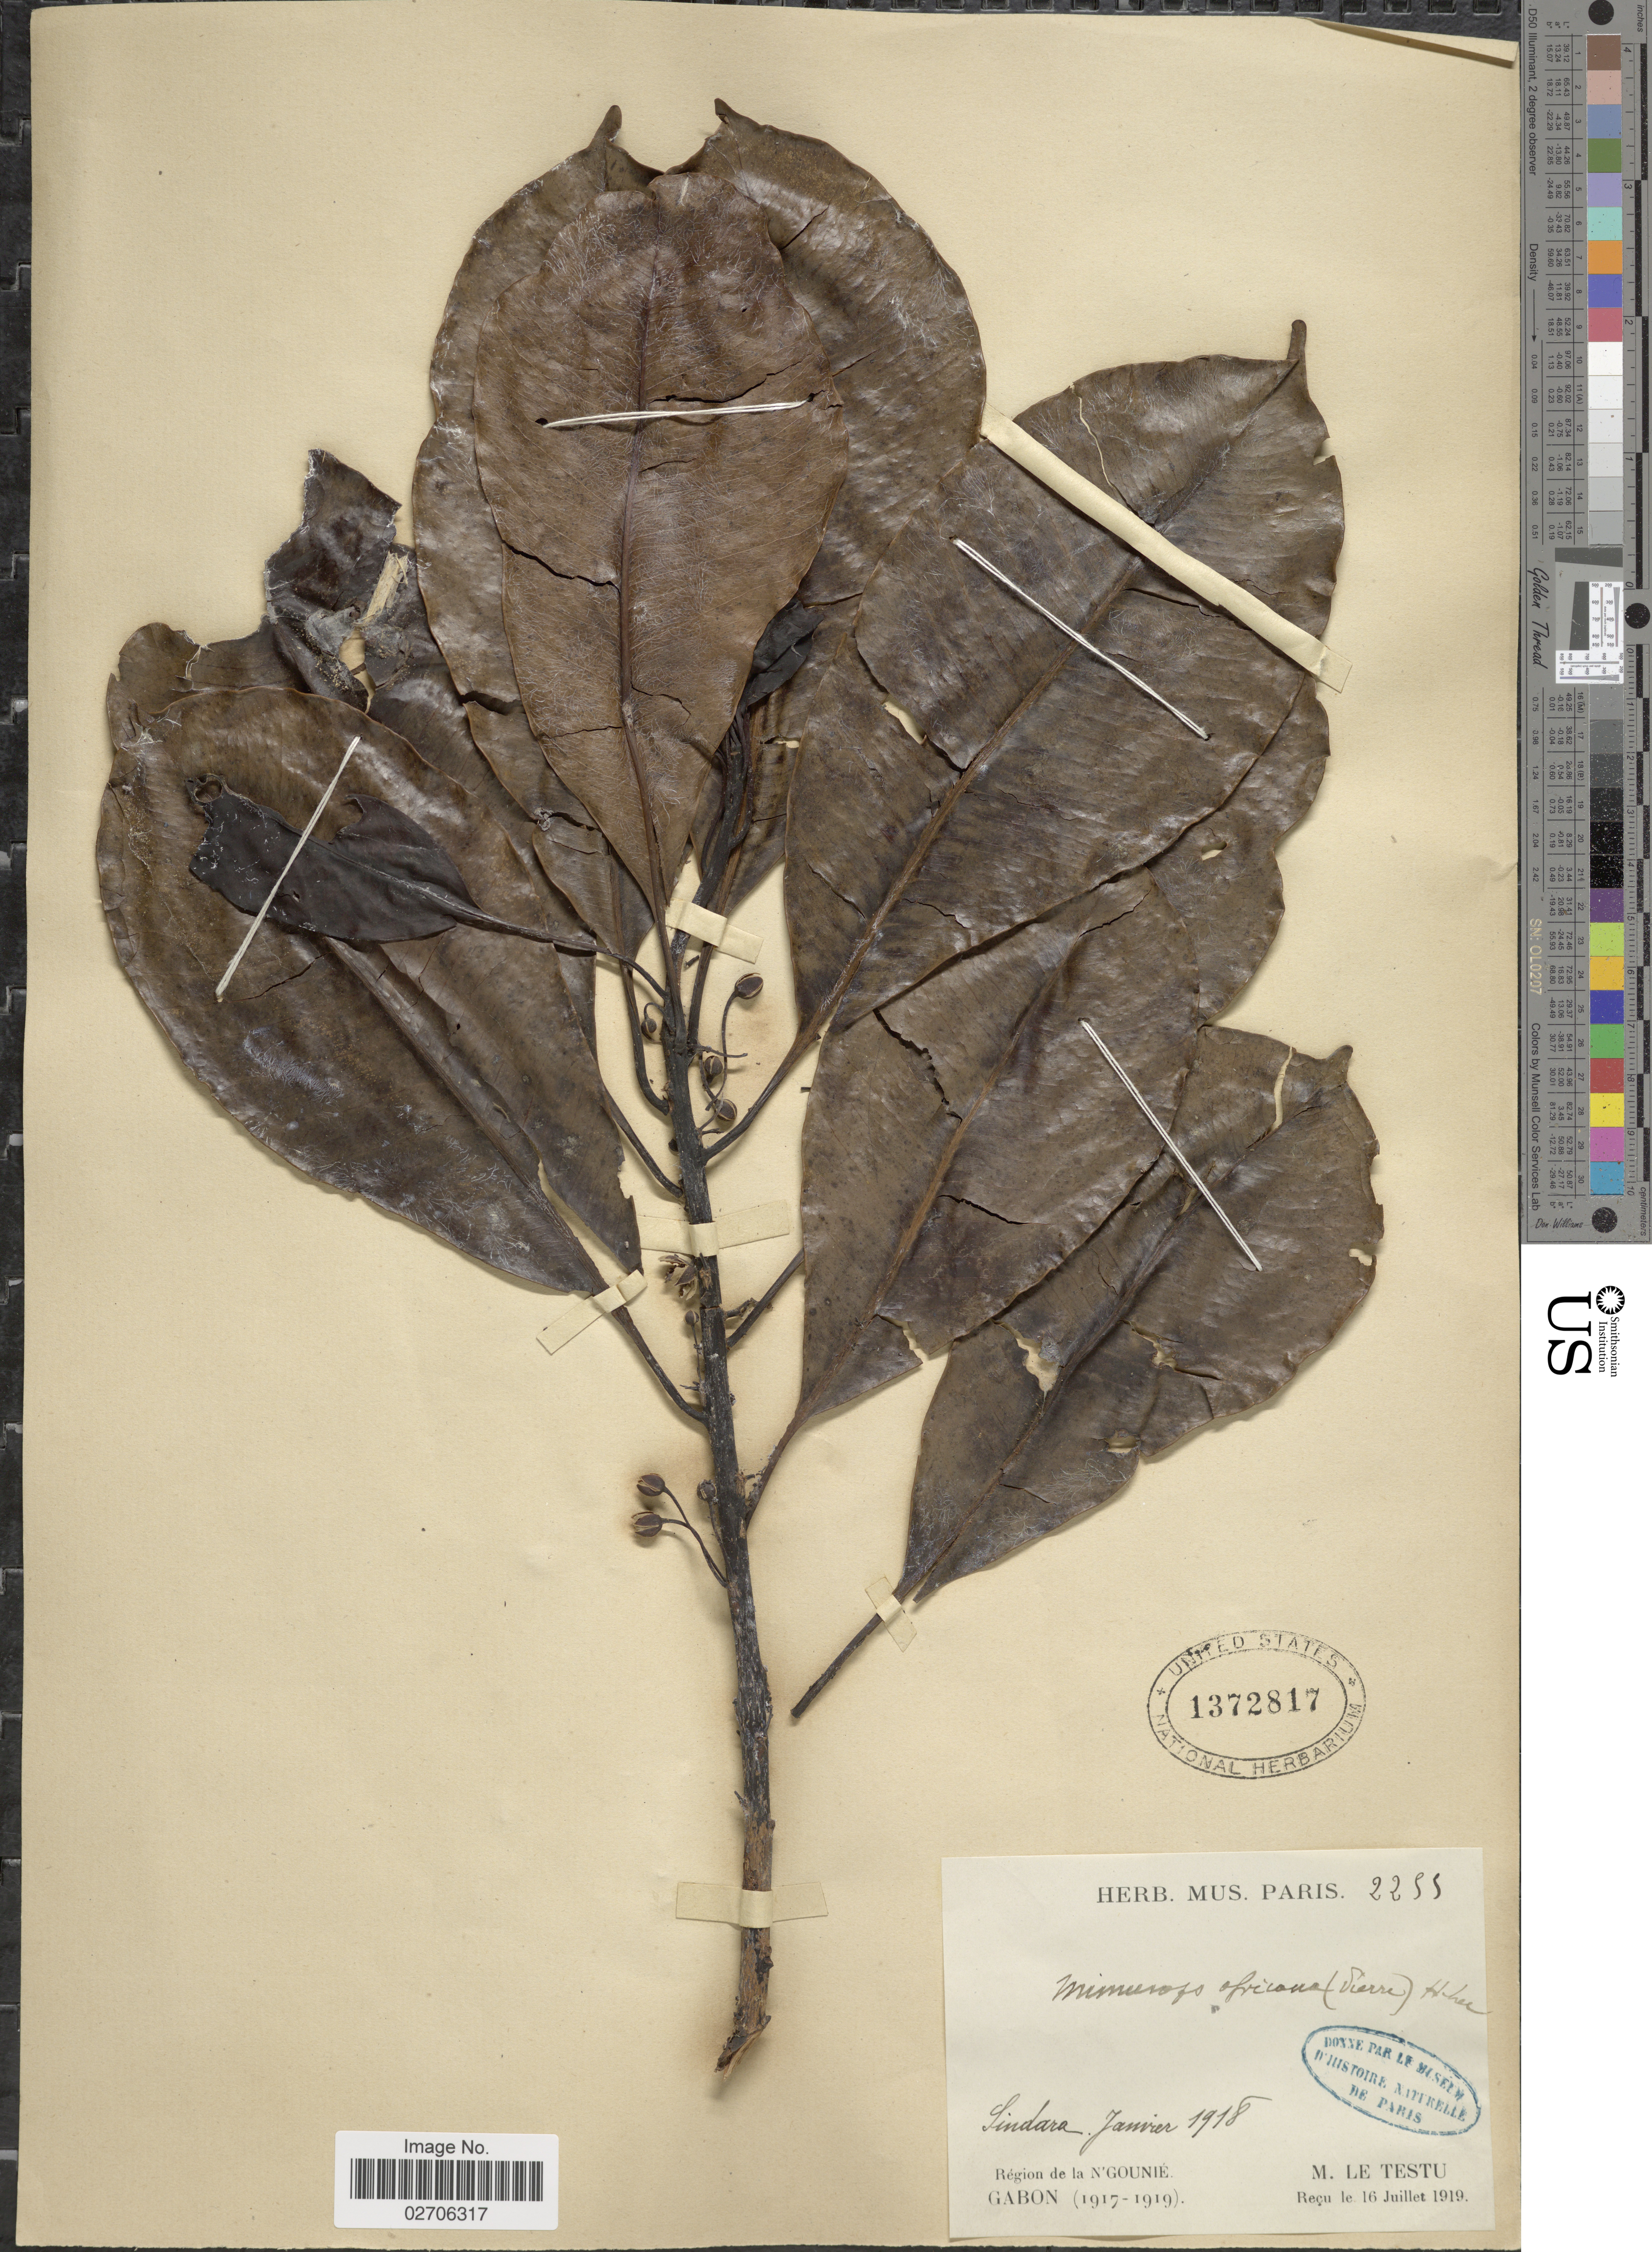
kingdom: Plantae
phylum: Tracheophyta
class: Magnoliopsida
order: Ericales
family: Sapotaceae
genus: Mimusops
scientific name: Mimusops africana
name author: Lecomte & Lecomte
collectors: M. Le Testu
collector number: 2255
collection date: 1918-01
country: Gabon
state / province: Ngounie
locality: Sindara. Region de la N'Gounie.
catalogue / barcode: US 1372817